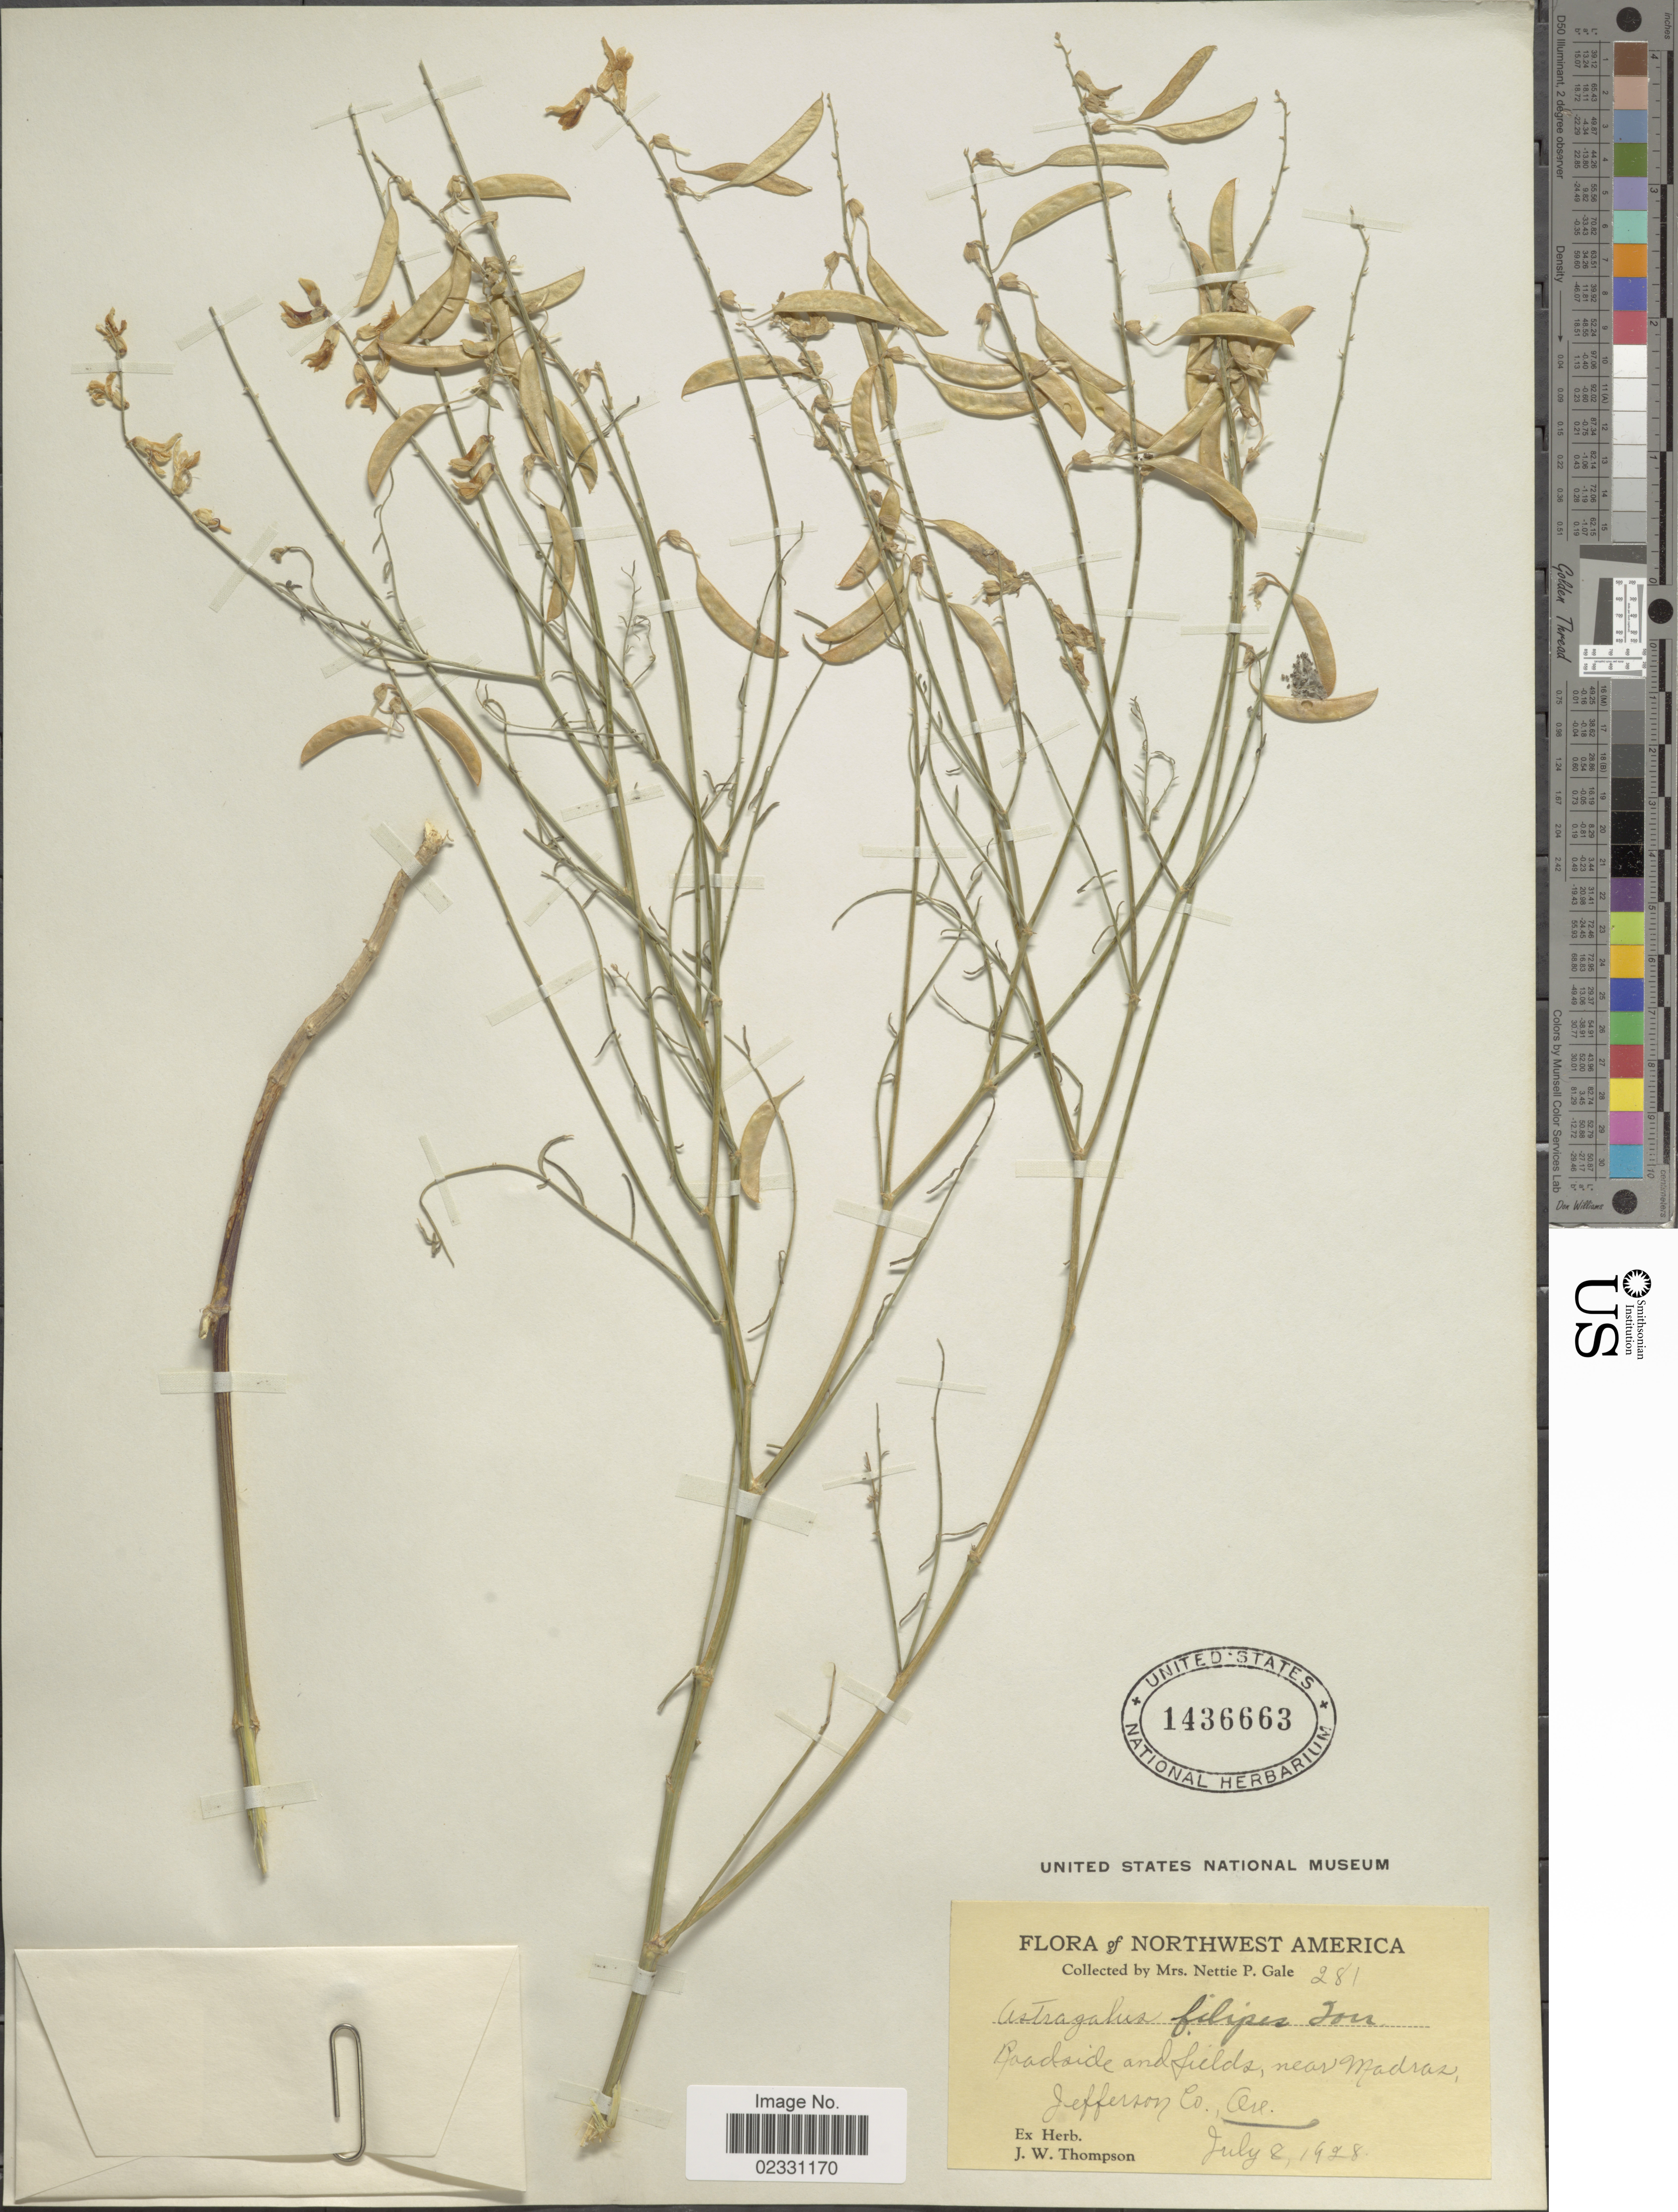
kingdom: Plantae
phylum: Tracheophyta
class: Magnoliopsida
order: Fabales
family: Fabaceae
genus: Astragalus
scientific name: Astragalus filipes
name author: A. Gray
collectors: N. Gale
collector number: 281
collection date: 1928-07-08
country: United States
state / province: Oregon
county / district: Jefferson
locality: Jefferson Co. near Madraz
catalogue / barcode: US 1436663